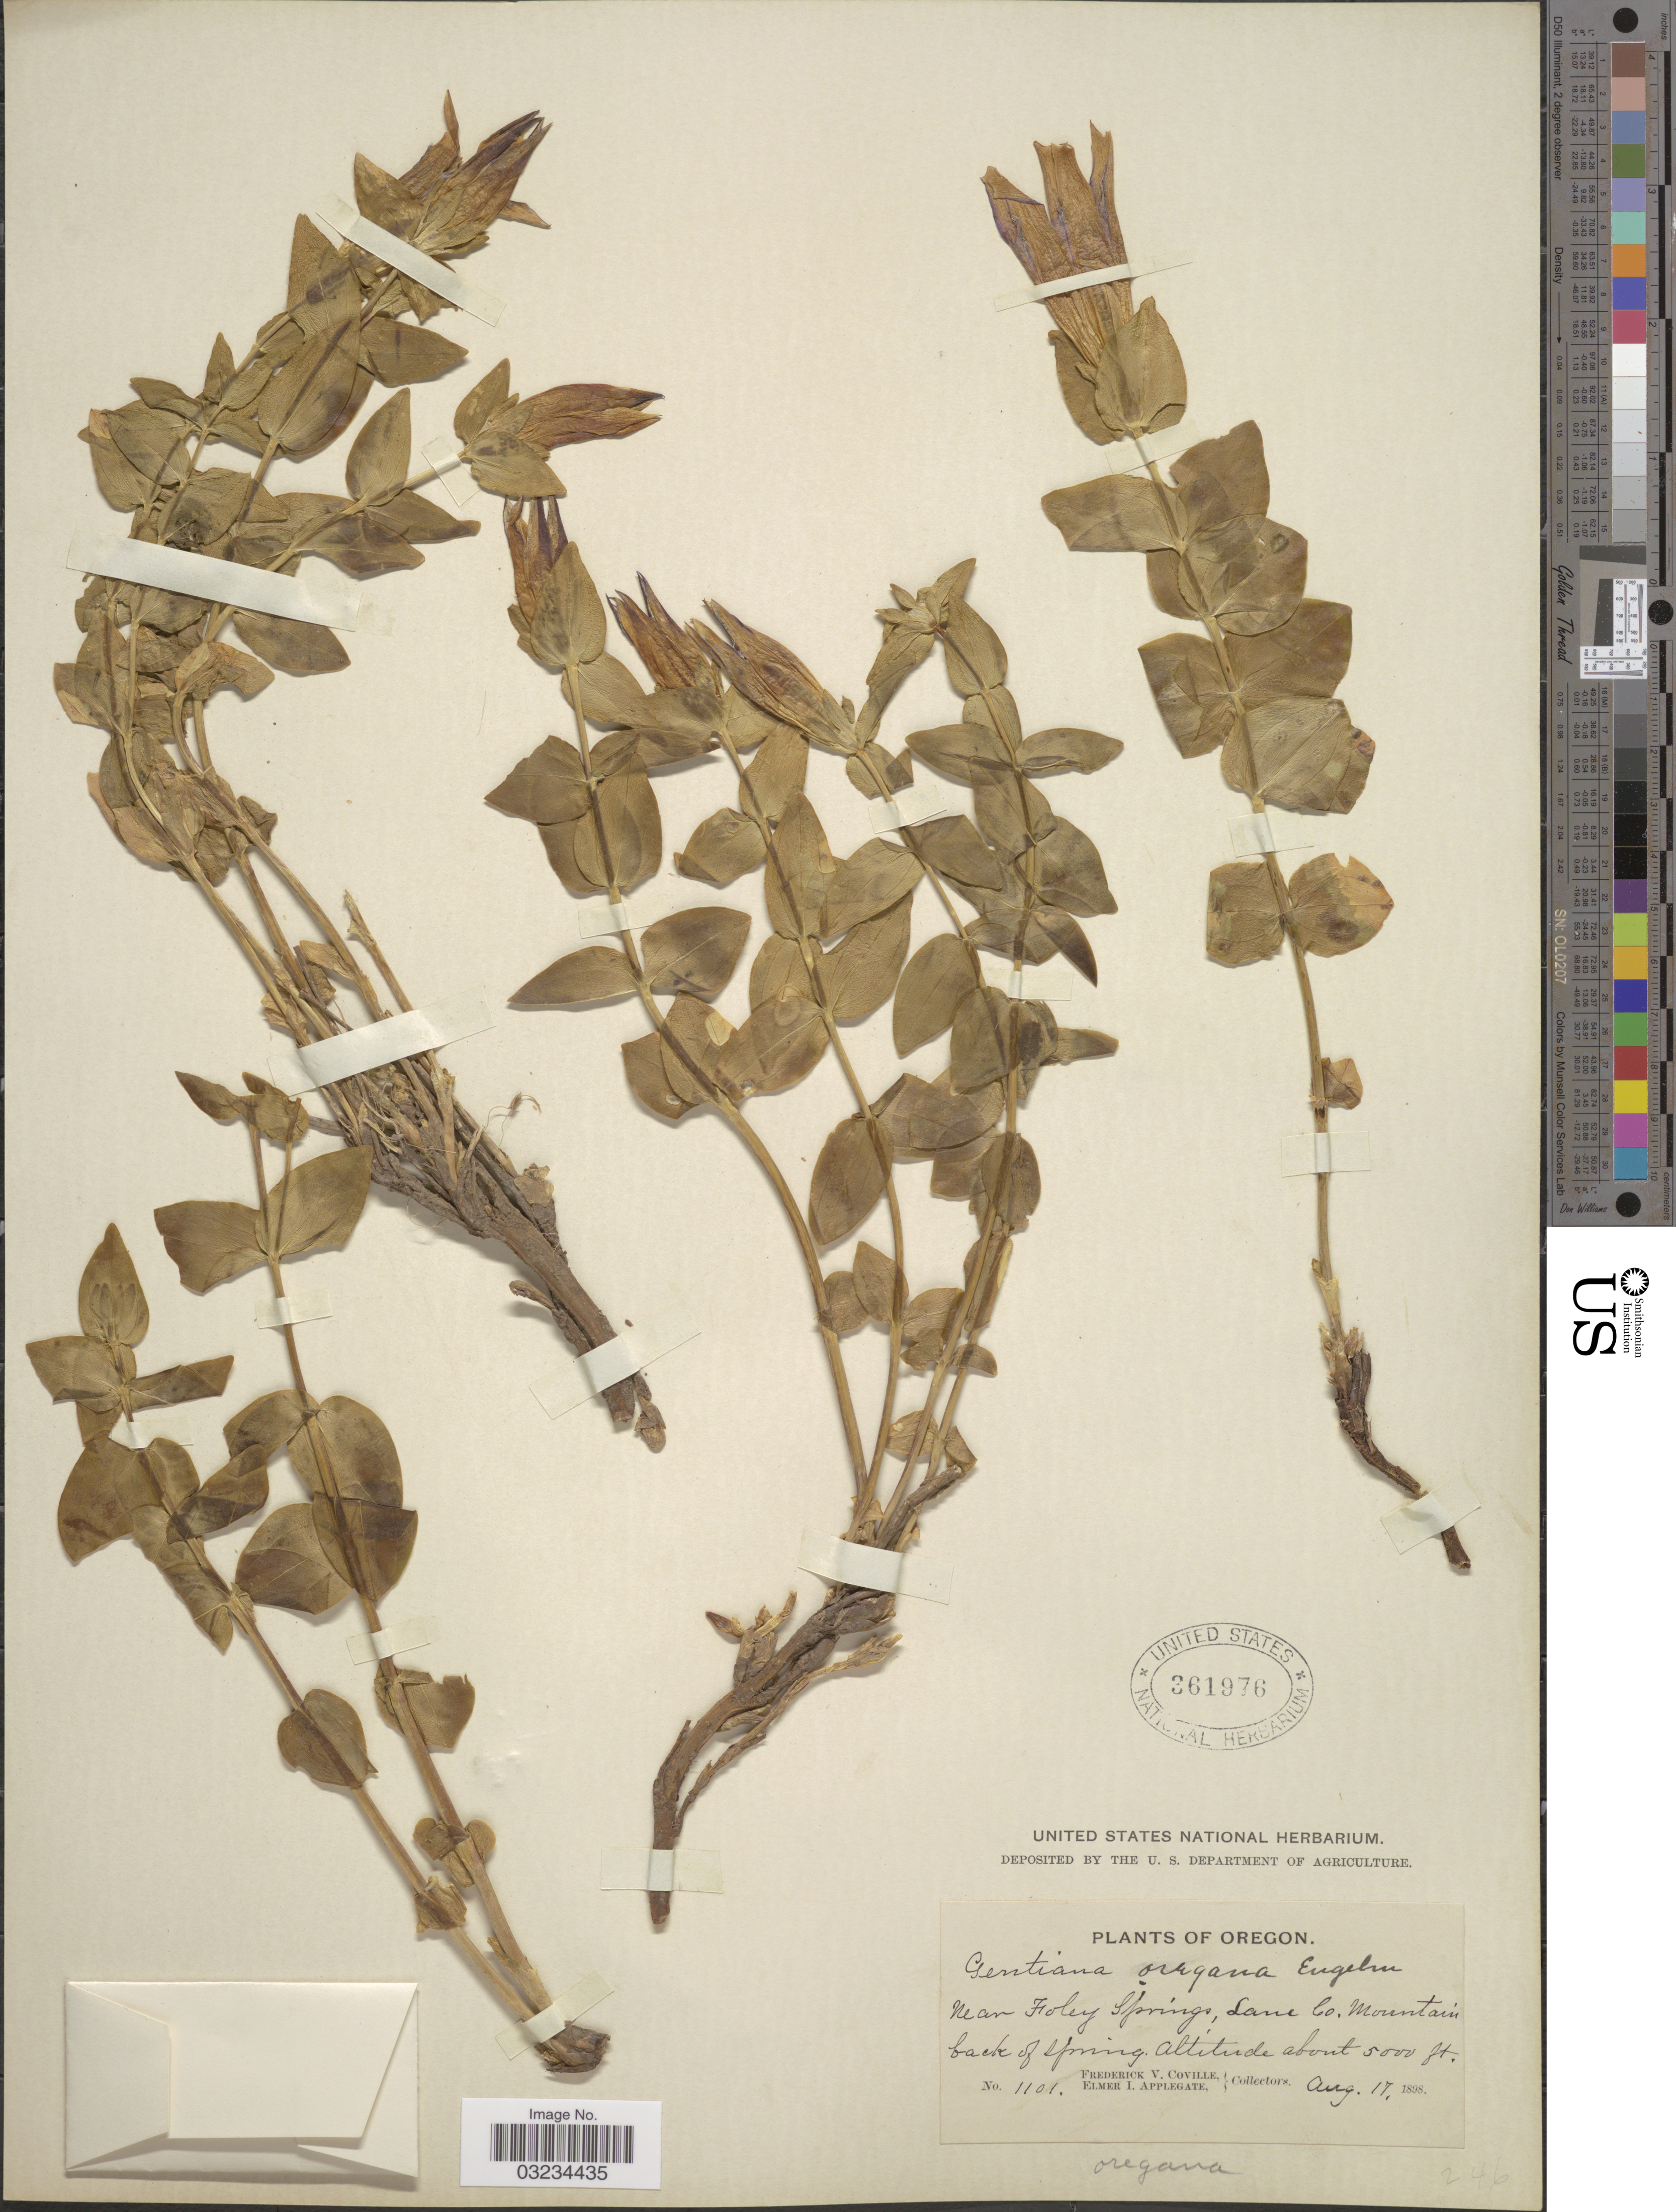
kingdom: Plantae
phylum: Tracheophyta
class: Magnoliopsida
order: Gentianales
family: Gentianaceae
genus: Gentiana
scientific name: Gentiana oregana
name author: Engelm. ex A. Gray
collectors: F. V. Coville & E. I. Applegate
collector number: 1101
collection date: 1898-08-17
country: United States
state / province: Oregon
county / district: Lane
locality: Near Foley Springs, Lane Co. Mountain back of Spring.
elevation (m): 1524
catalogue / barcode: US 361976